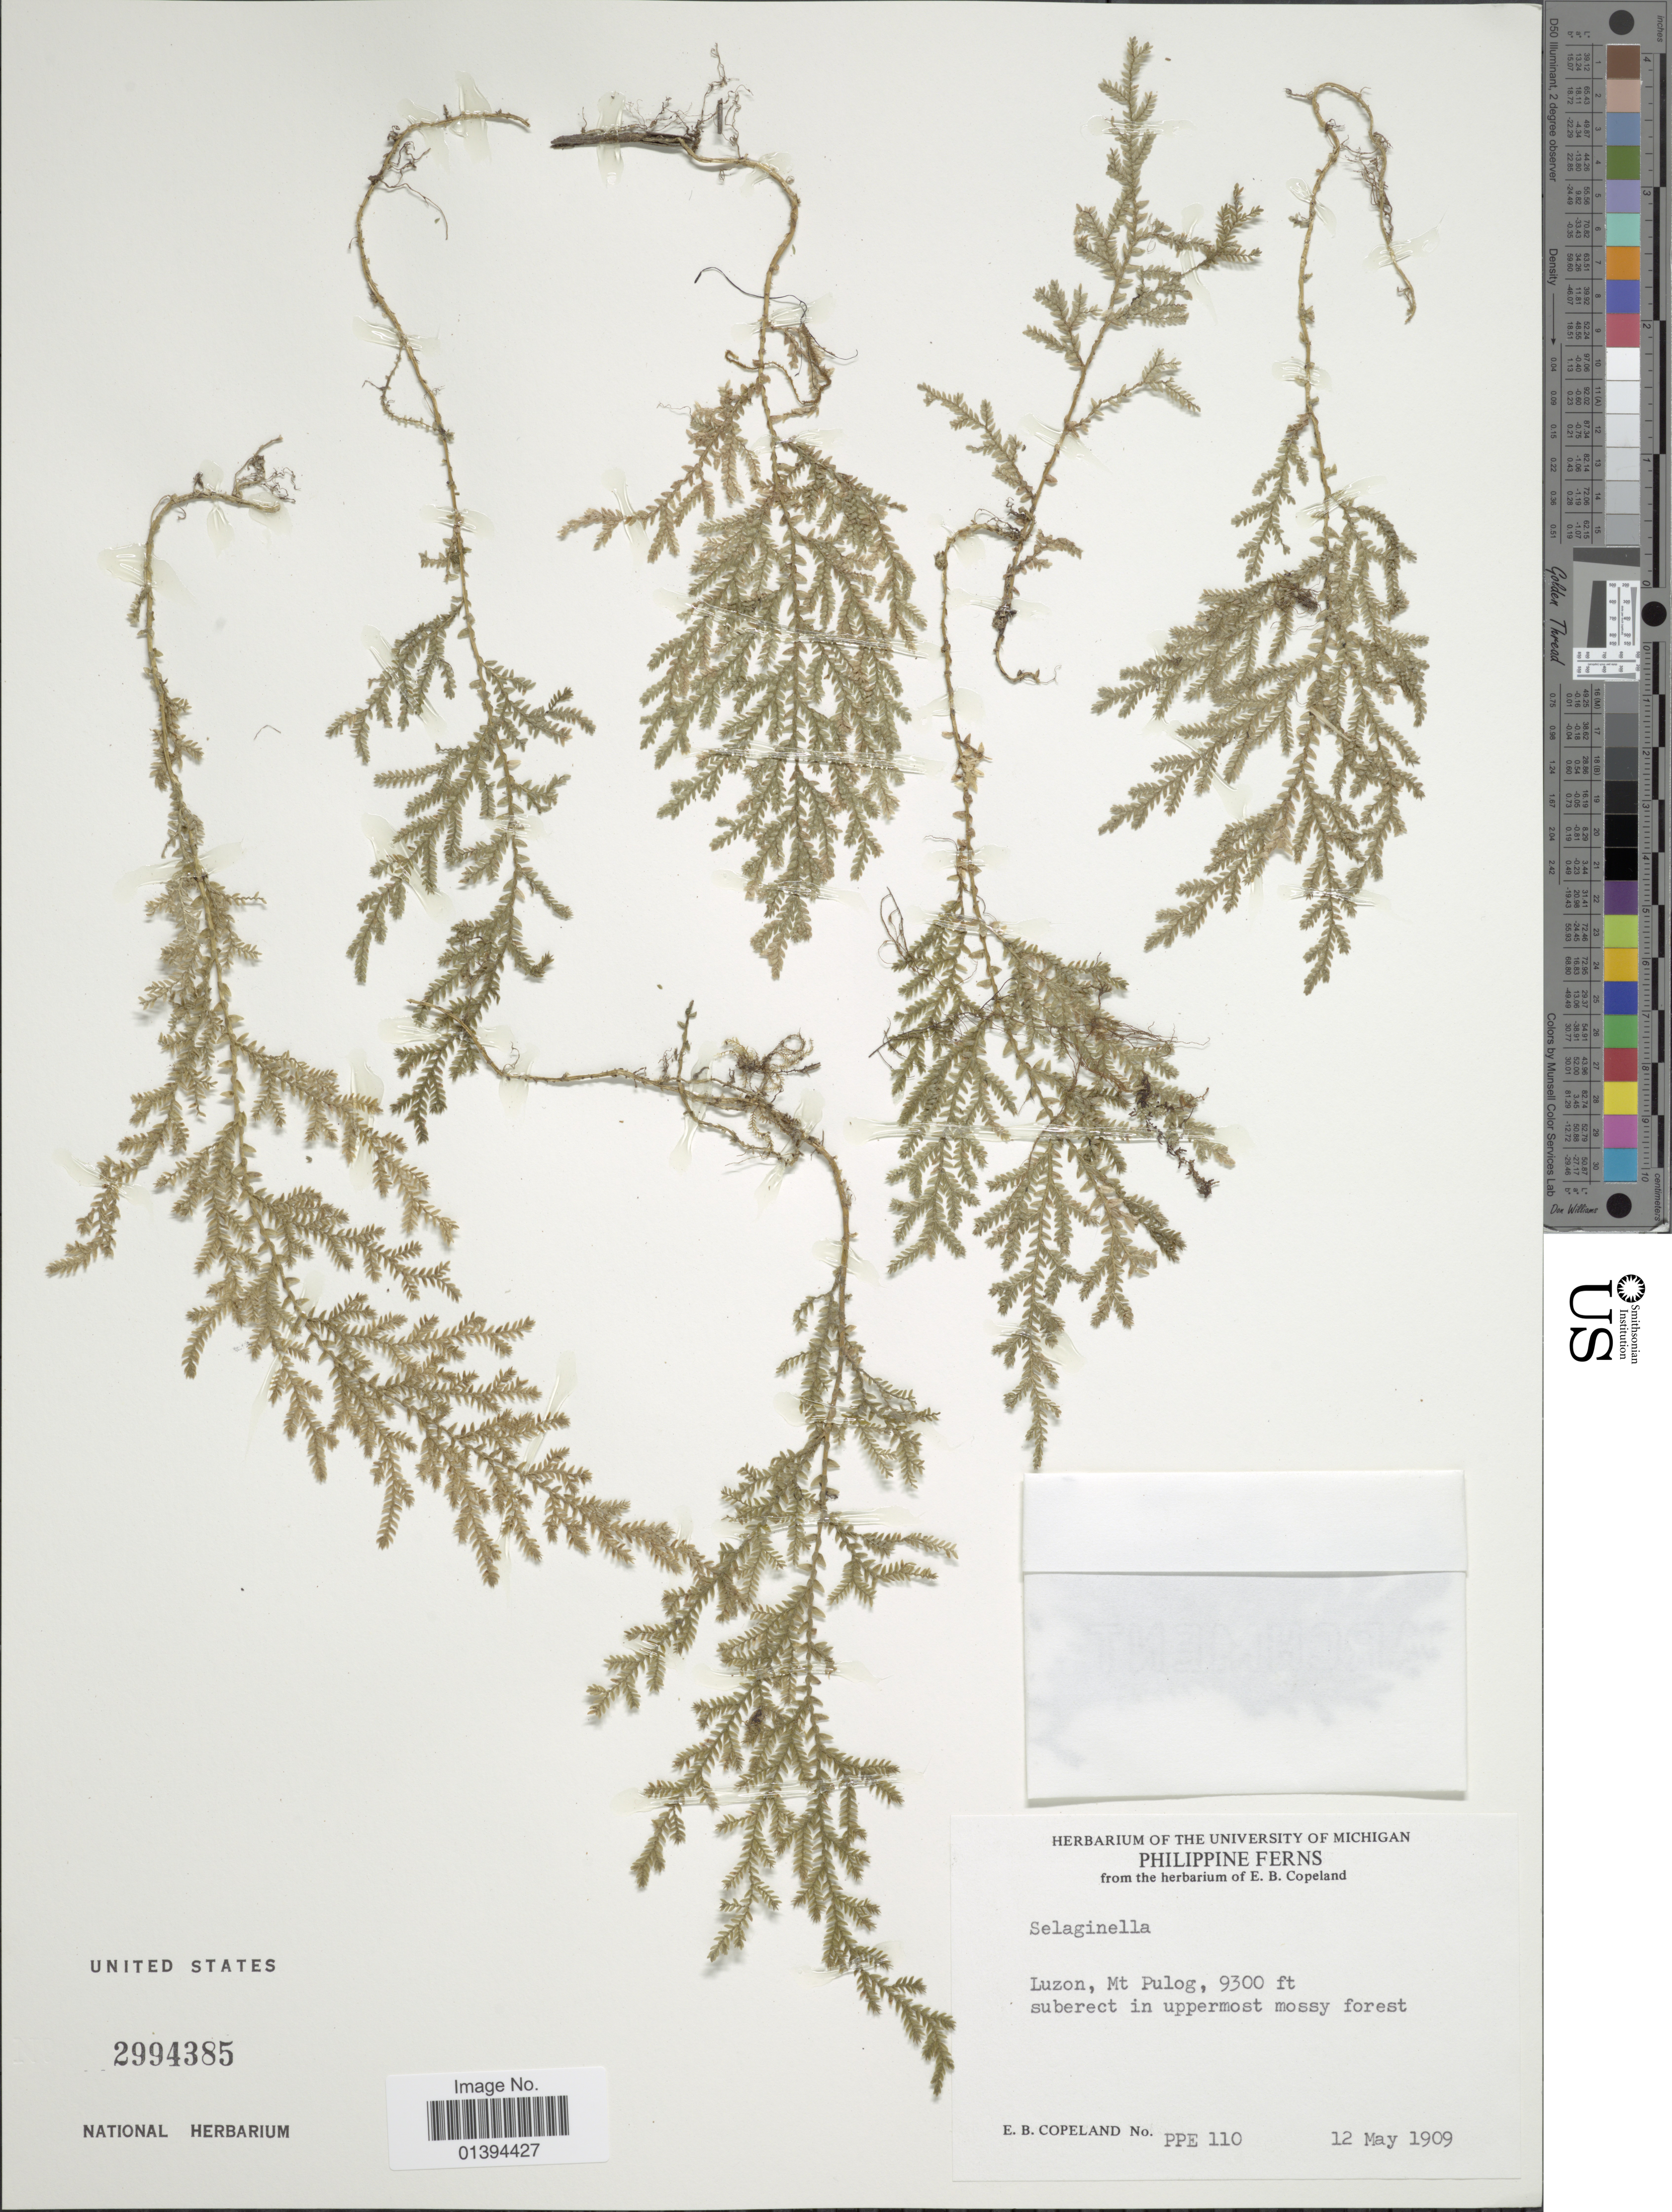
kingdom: Plantae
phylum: Tracheophyta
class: Lycopodiopsida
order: Selaginellales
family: Selaginellaceae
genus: Selaginella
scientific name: Selaginella sp.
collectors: E. B. Copeland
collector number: PPE110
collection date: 1909-05-12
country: Philippines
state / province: Central Luzon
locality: Luzon, Mt Pulog, suberect in uppermost mossy forest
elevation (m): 2835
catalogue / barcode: US 2994385